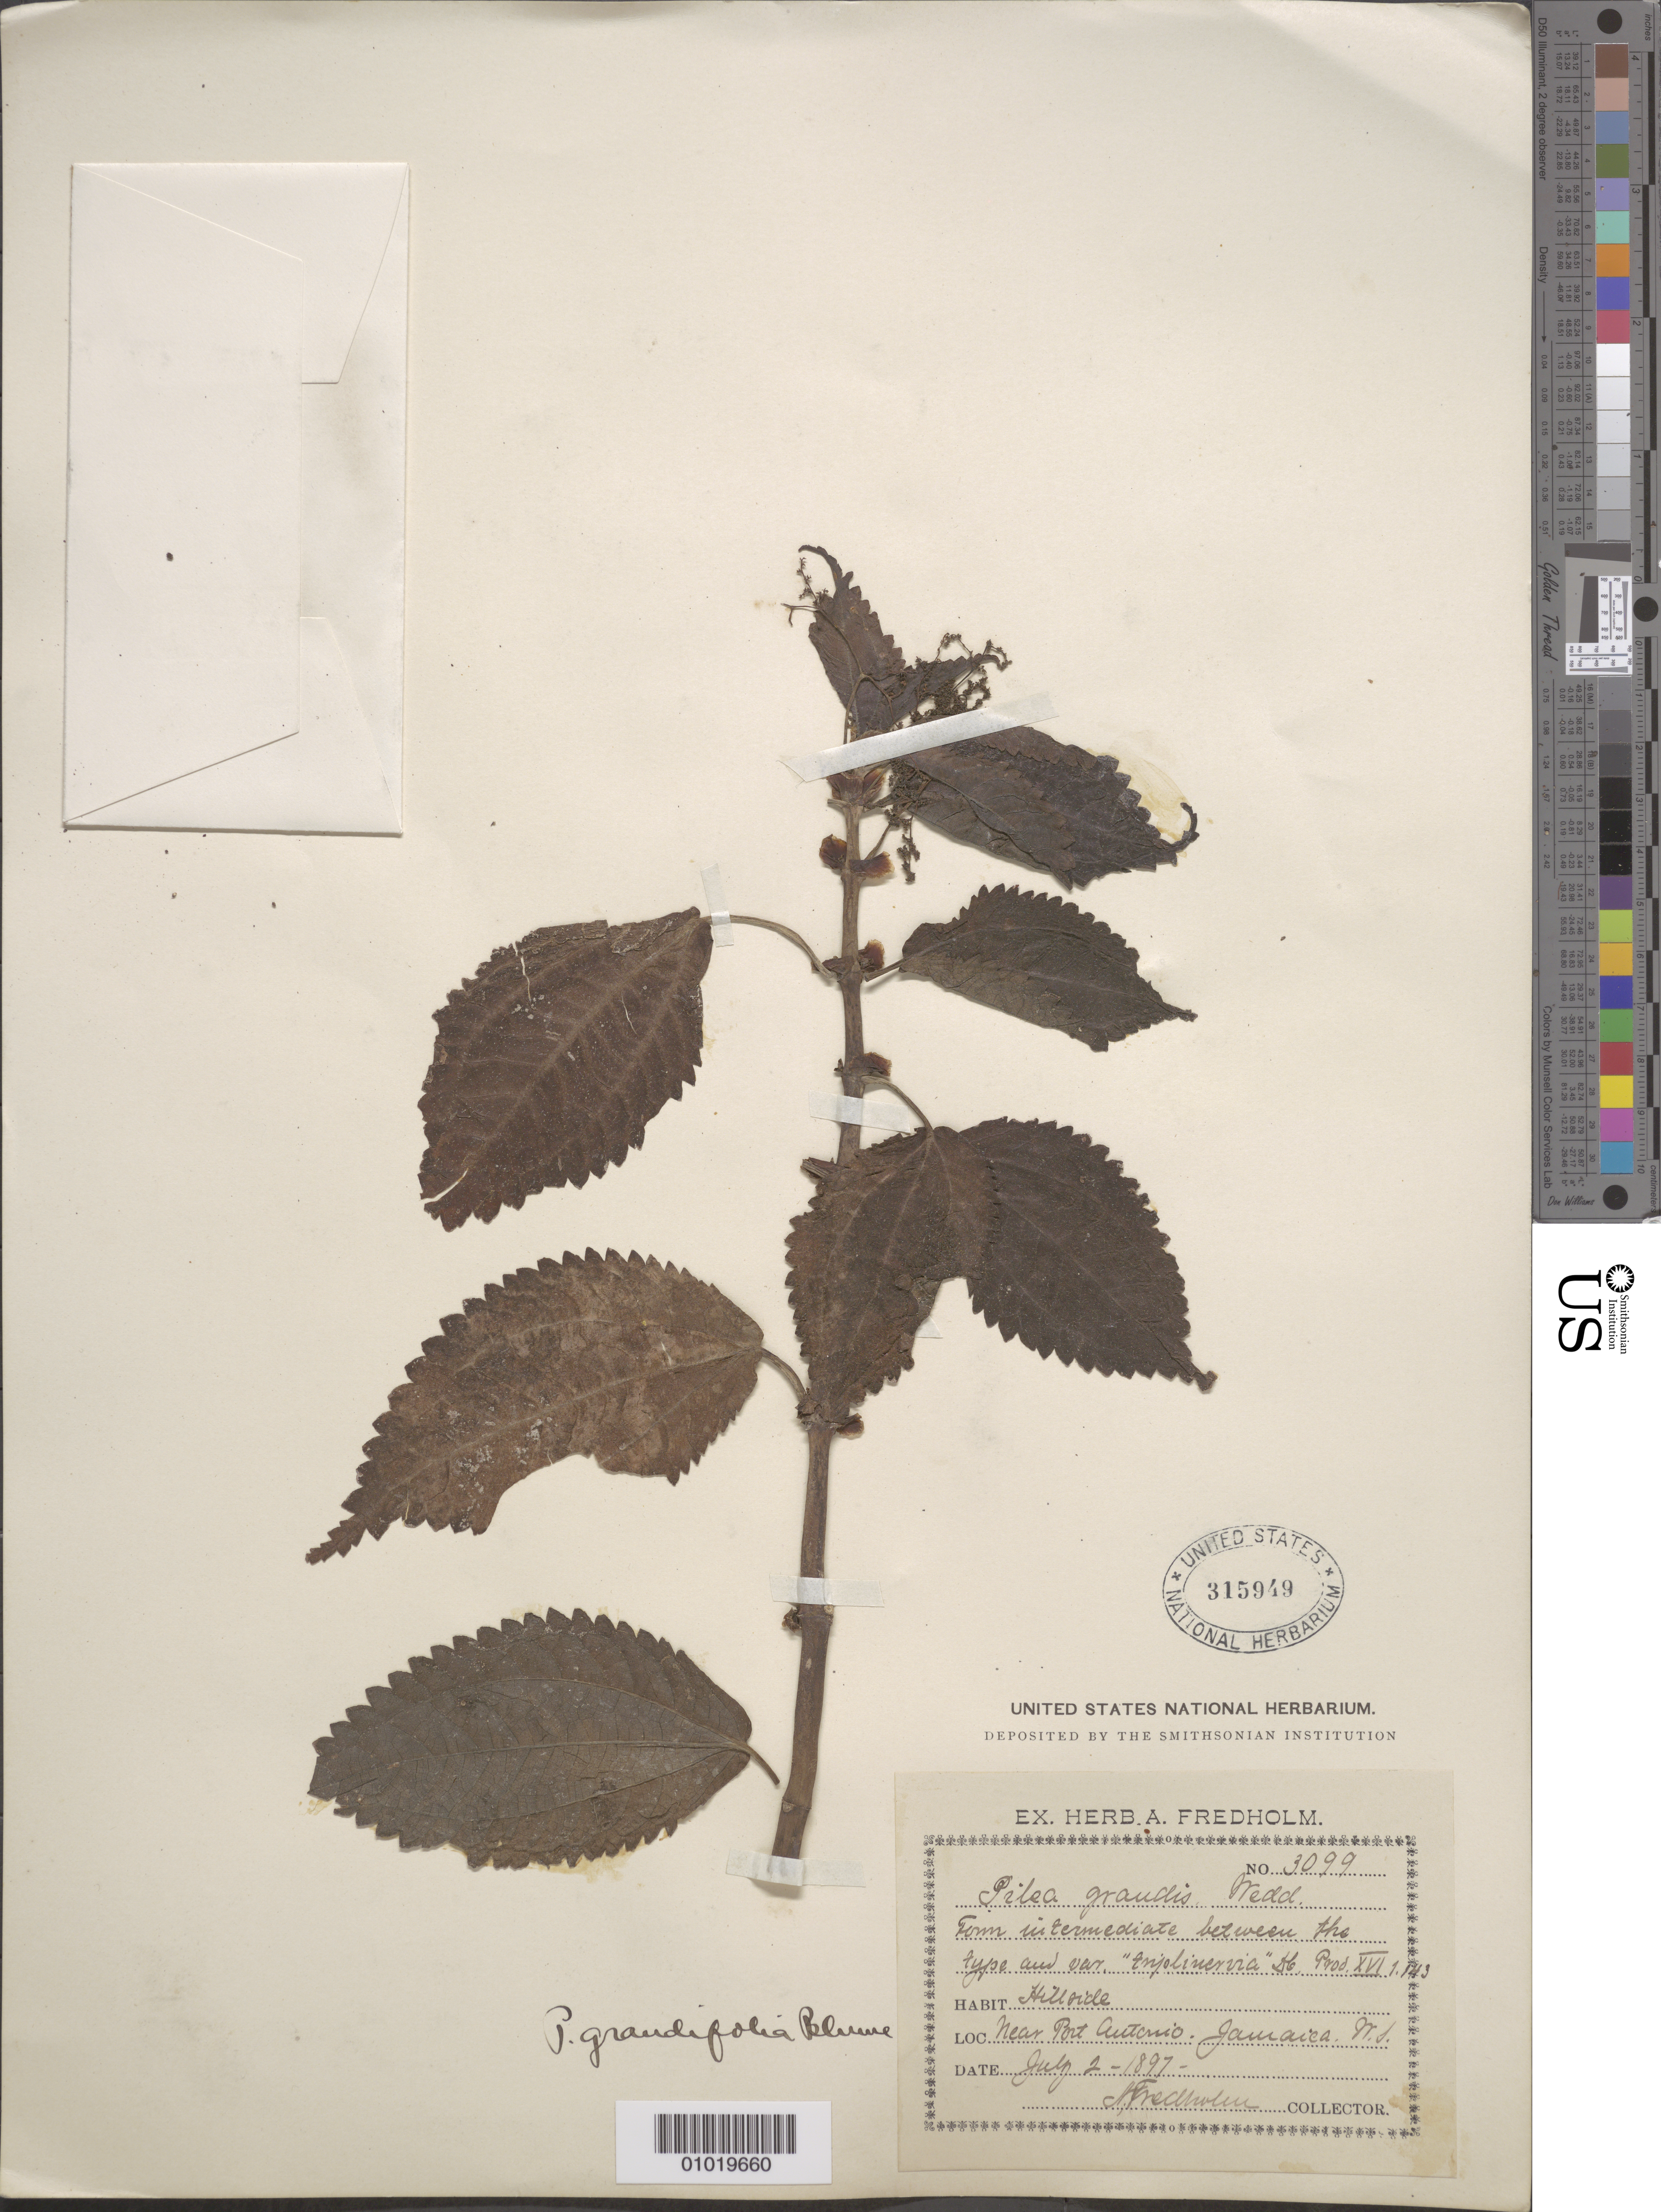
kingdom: Plantae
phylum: Tracheophyta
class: Magnoliopsida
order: Rosales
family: Urticaceae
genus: Pilea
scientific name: Pilea grandifolia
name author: (L.) Blume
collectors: A. Fredholm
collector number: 3099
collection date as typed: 02 Jul 1987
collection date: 1987-07-02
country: Jamaica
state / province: Portland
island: Jamaica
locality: Near Port Antonio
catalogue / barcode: US 315949